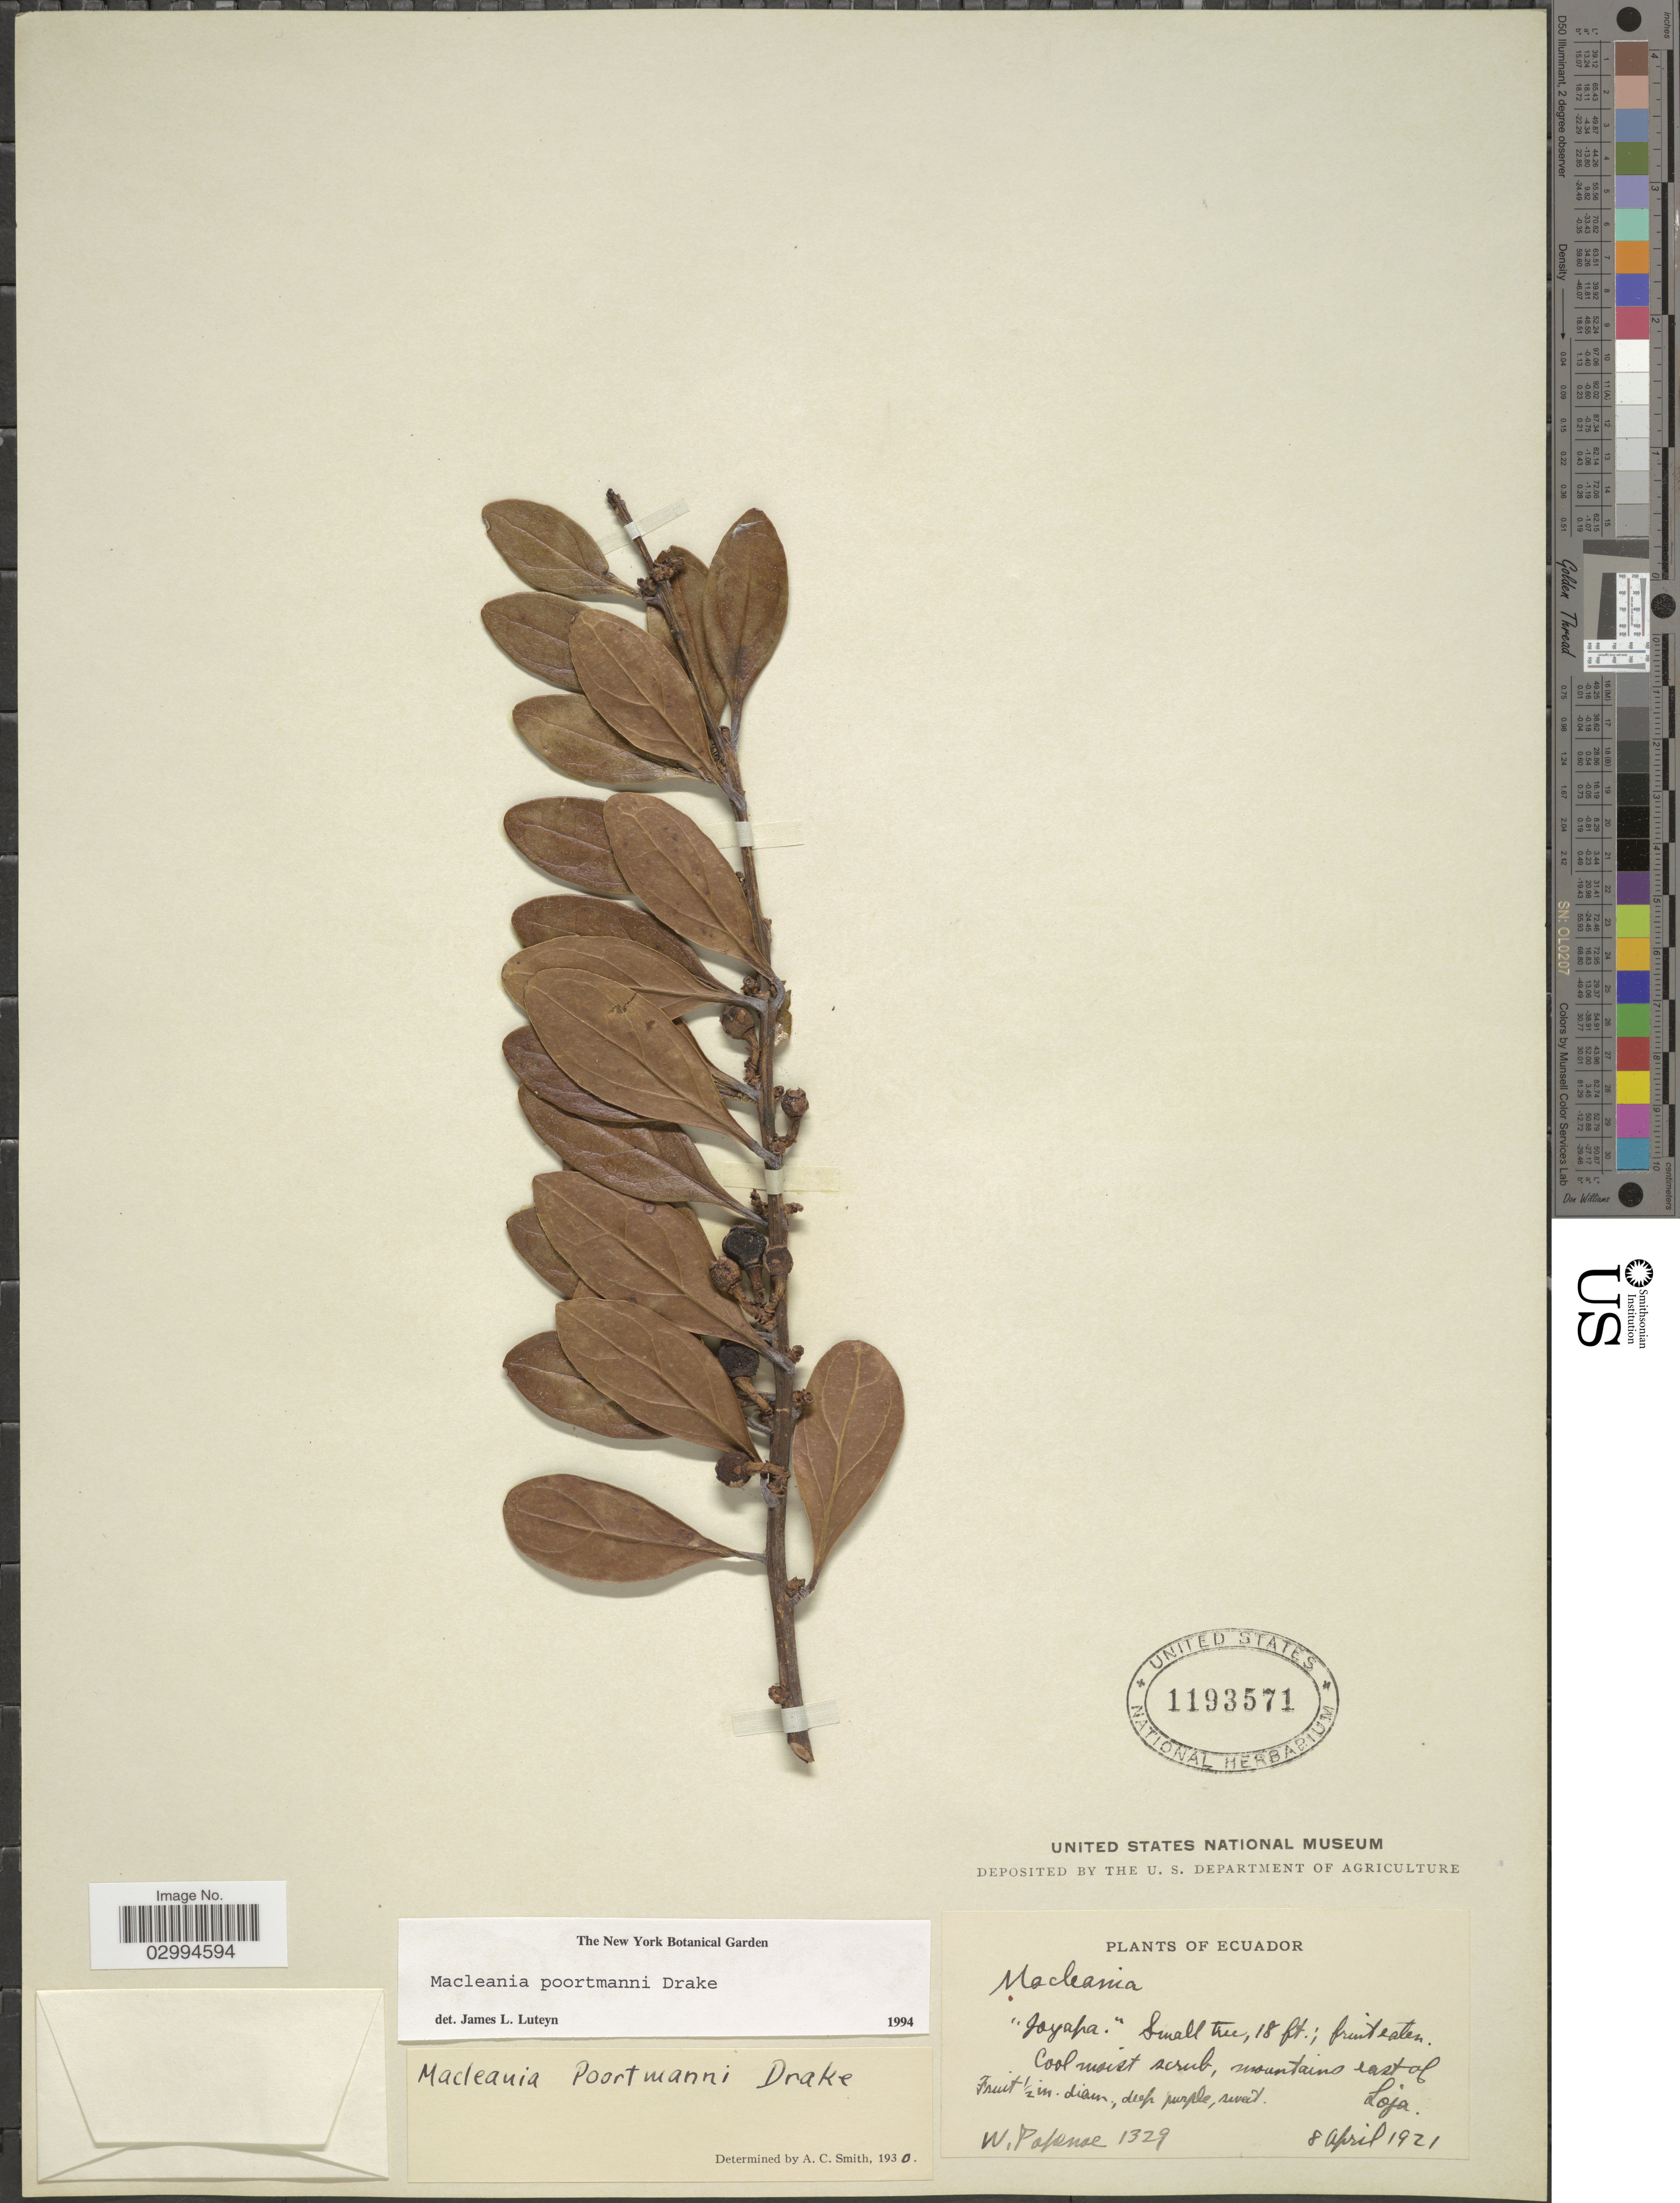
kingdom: Plantae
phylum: Tracheophyta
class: Magnoliopsida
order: Ericales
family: Ericaceae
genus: Macleania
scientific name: Macleania poortmannii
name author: Drake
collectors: W. Popenoe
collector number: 1329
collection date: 1921-04-08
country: Ecuador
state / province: Loja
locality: Mountains east of Loja.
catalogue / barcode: US 1193571